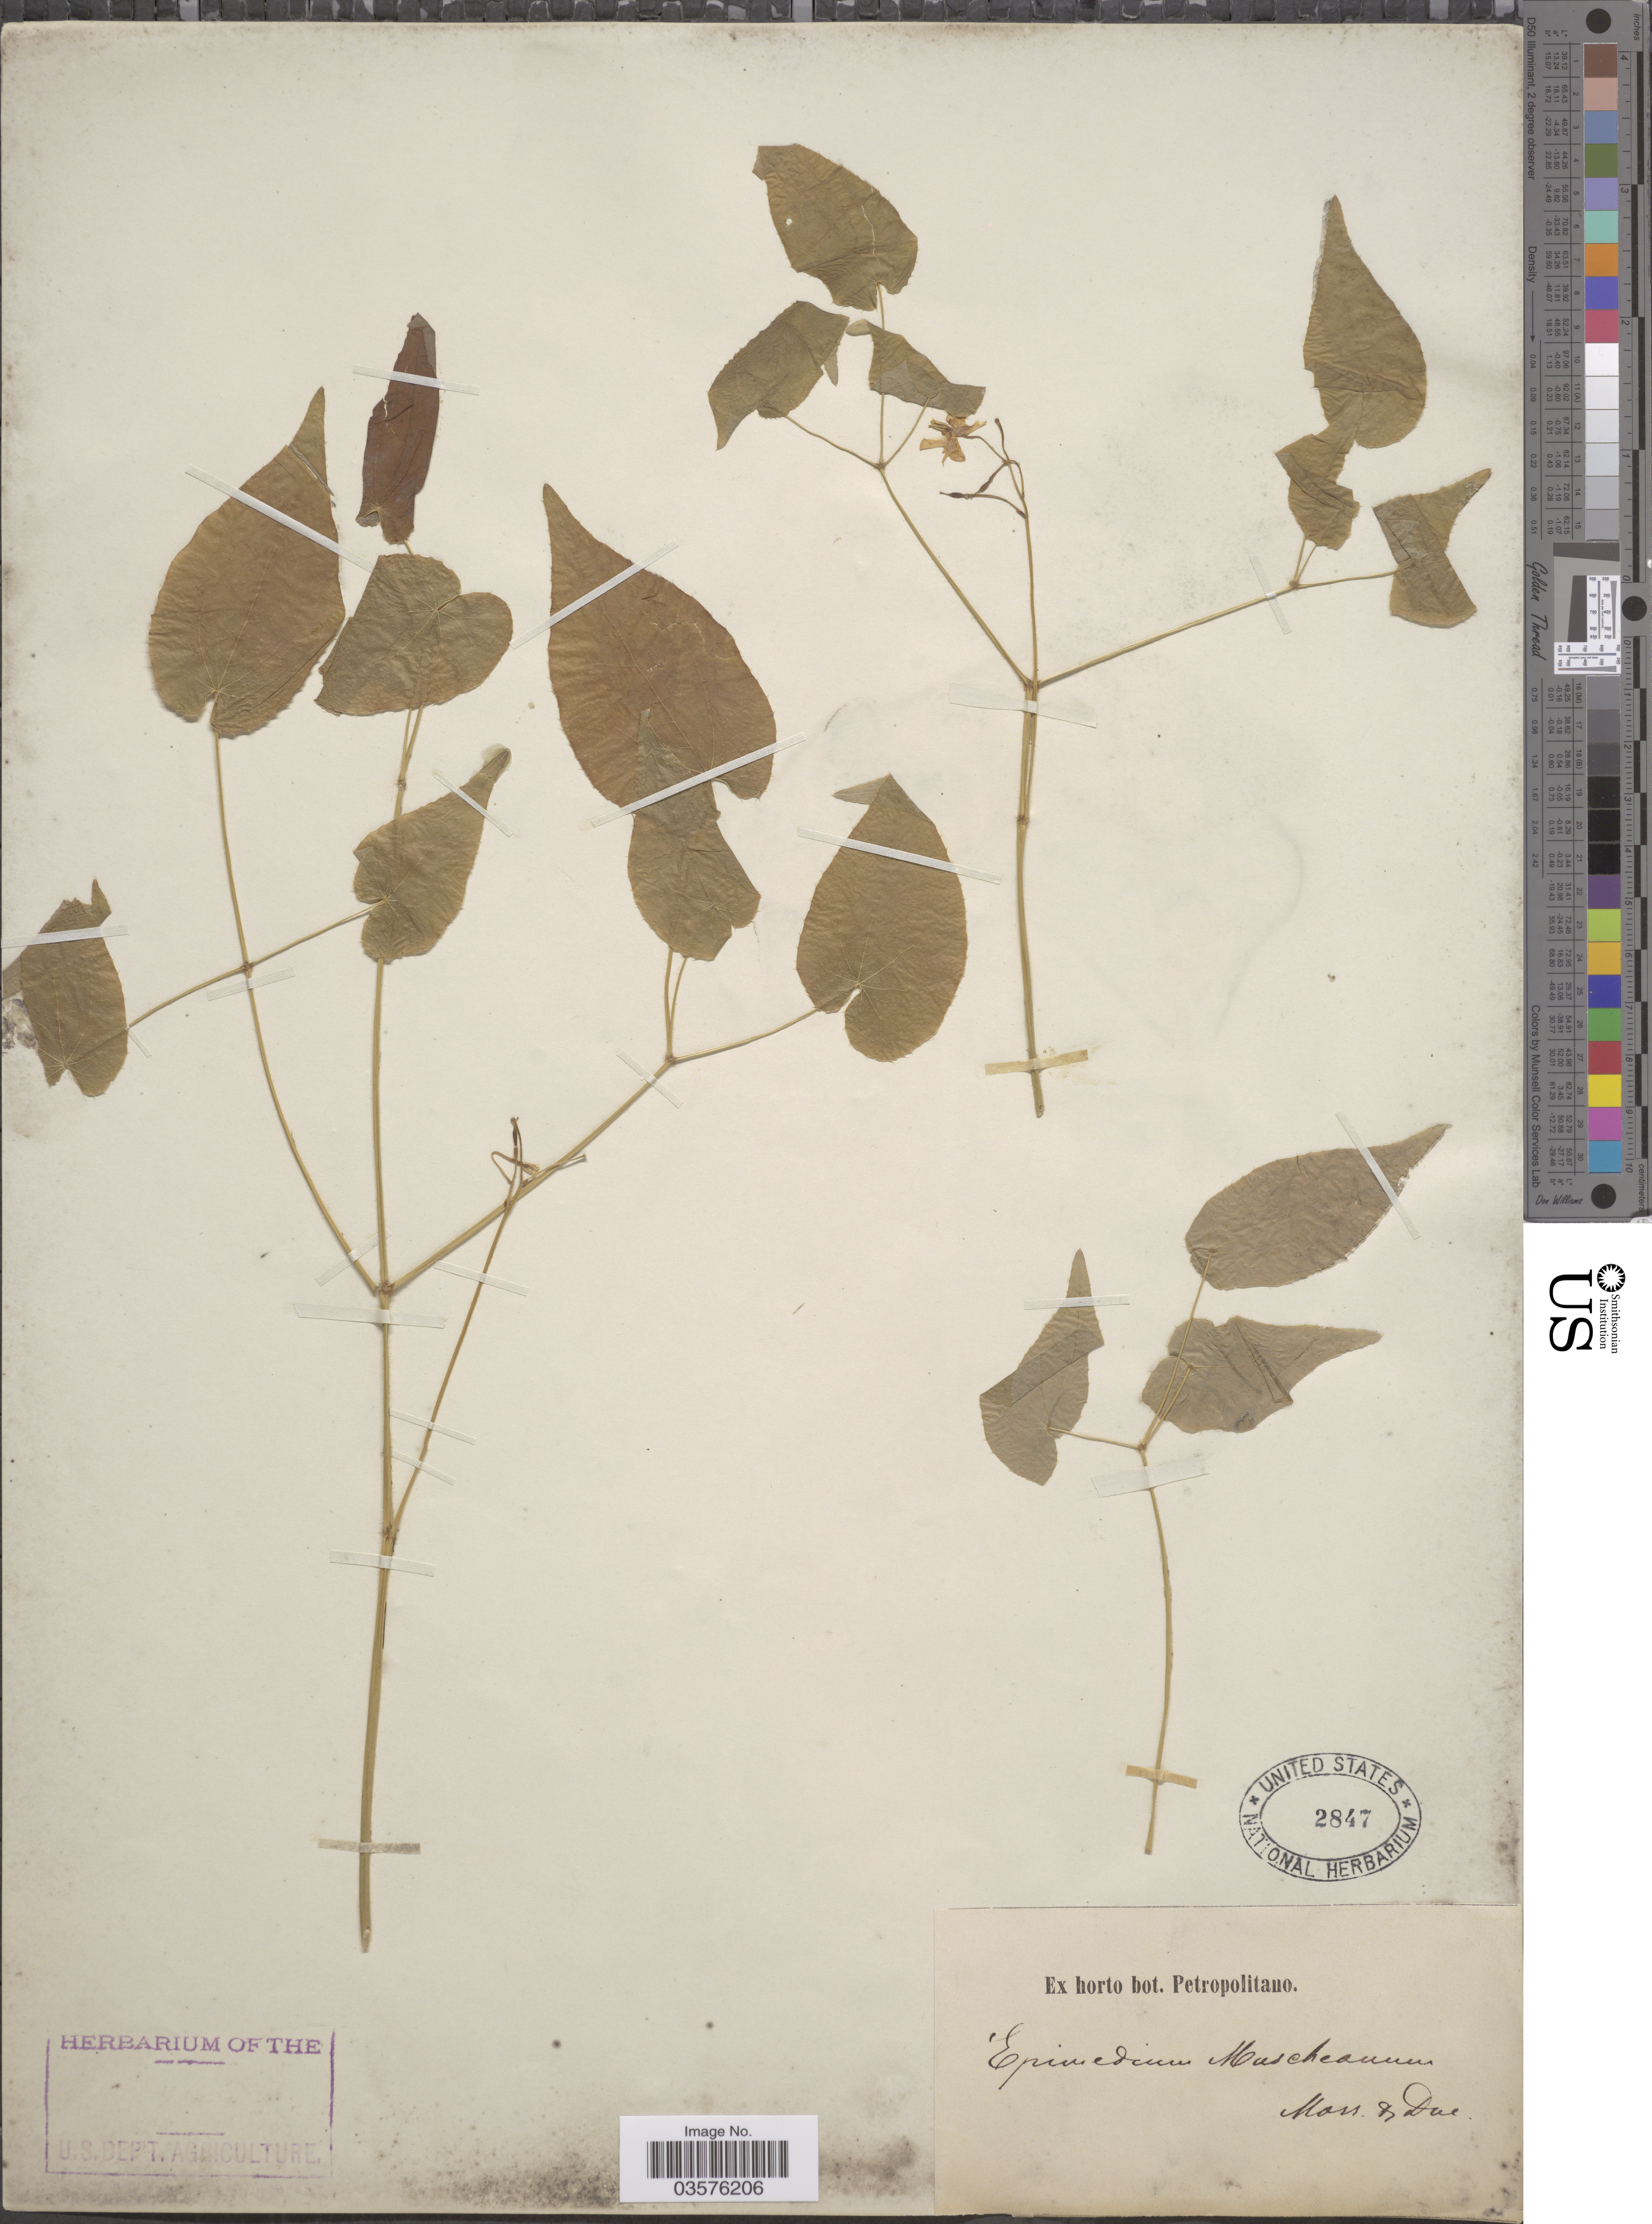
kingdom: Plantae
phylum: Tracheophyta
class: Magnoliopsida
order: Ranunculales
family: Berberidaceae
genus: Epimedium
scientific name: Epimedium musschianum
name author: C. Morren & Decne.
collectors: ex Horto Bot. Petropolitano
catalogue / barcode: US 2847